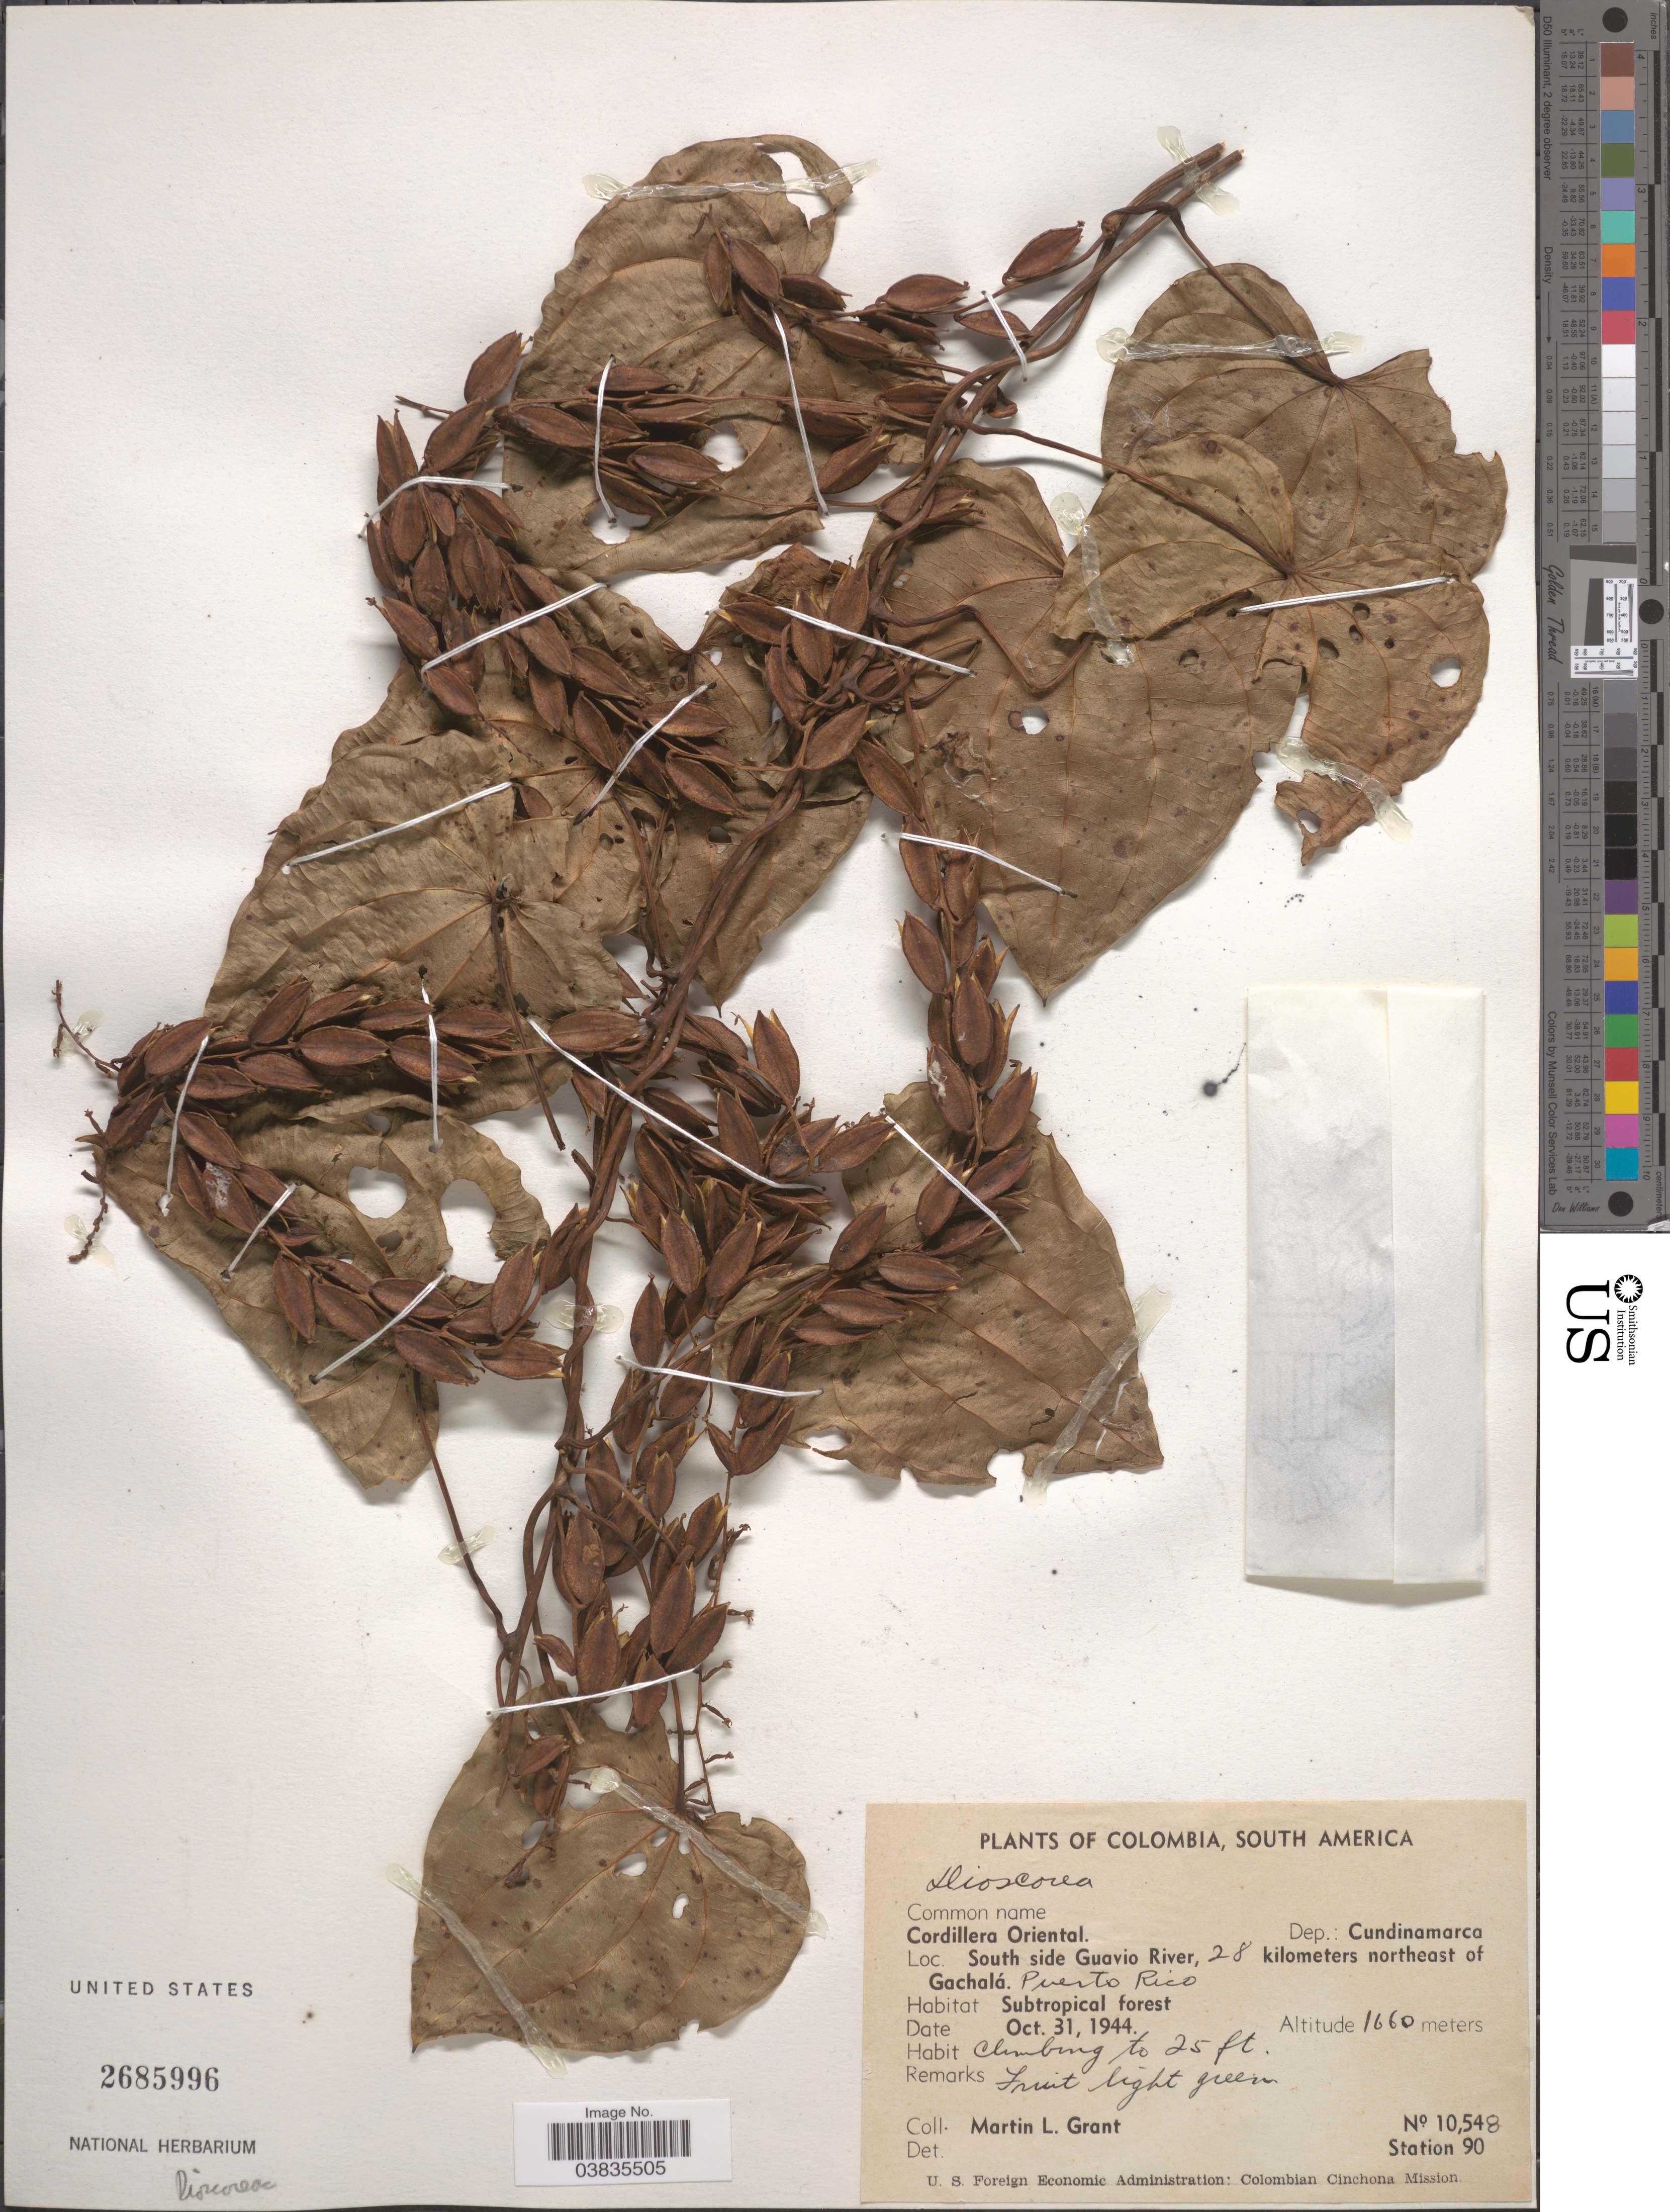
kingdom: Plantae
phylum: Tracheophyta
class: Liliopsida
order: Dioscoreales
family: Dioscoreaceae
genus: Dioscorea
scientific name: Dioscorea sp.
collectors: M. L. Grant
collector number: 10548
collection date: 1944-10-31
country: Colombia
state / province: Cundinamarca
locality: Cordillera Oriental. Dep.: Cundinamarca. South side Guavio River, 28 kilometers northeast of Gachalá. Puerto Rico. Station 90 [unsure placement].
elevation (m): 1660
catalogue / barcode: US 2685996